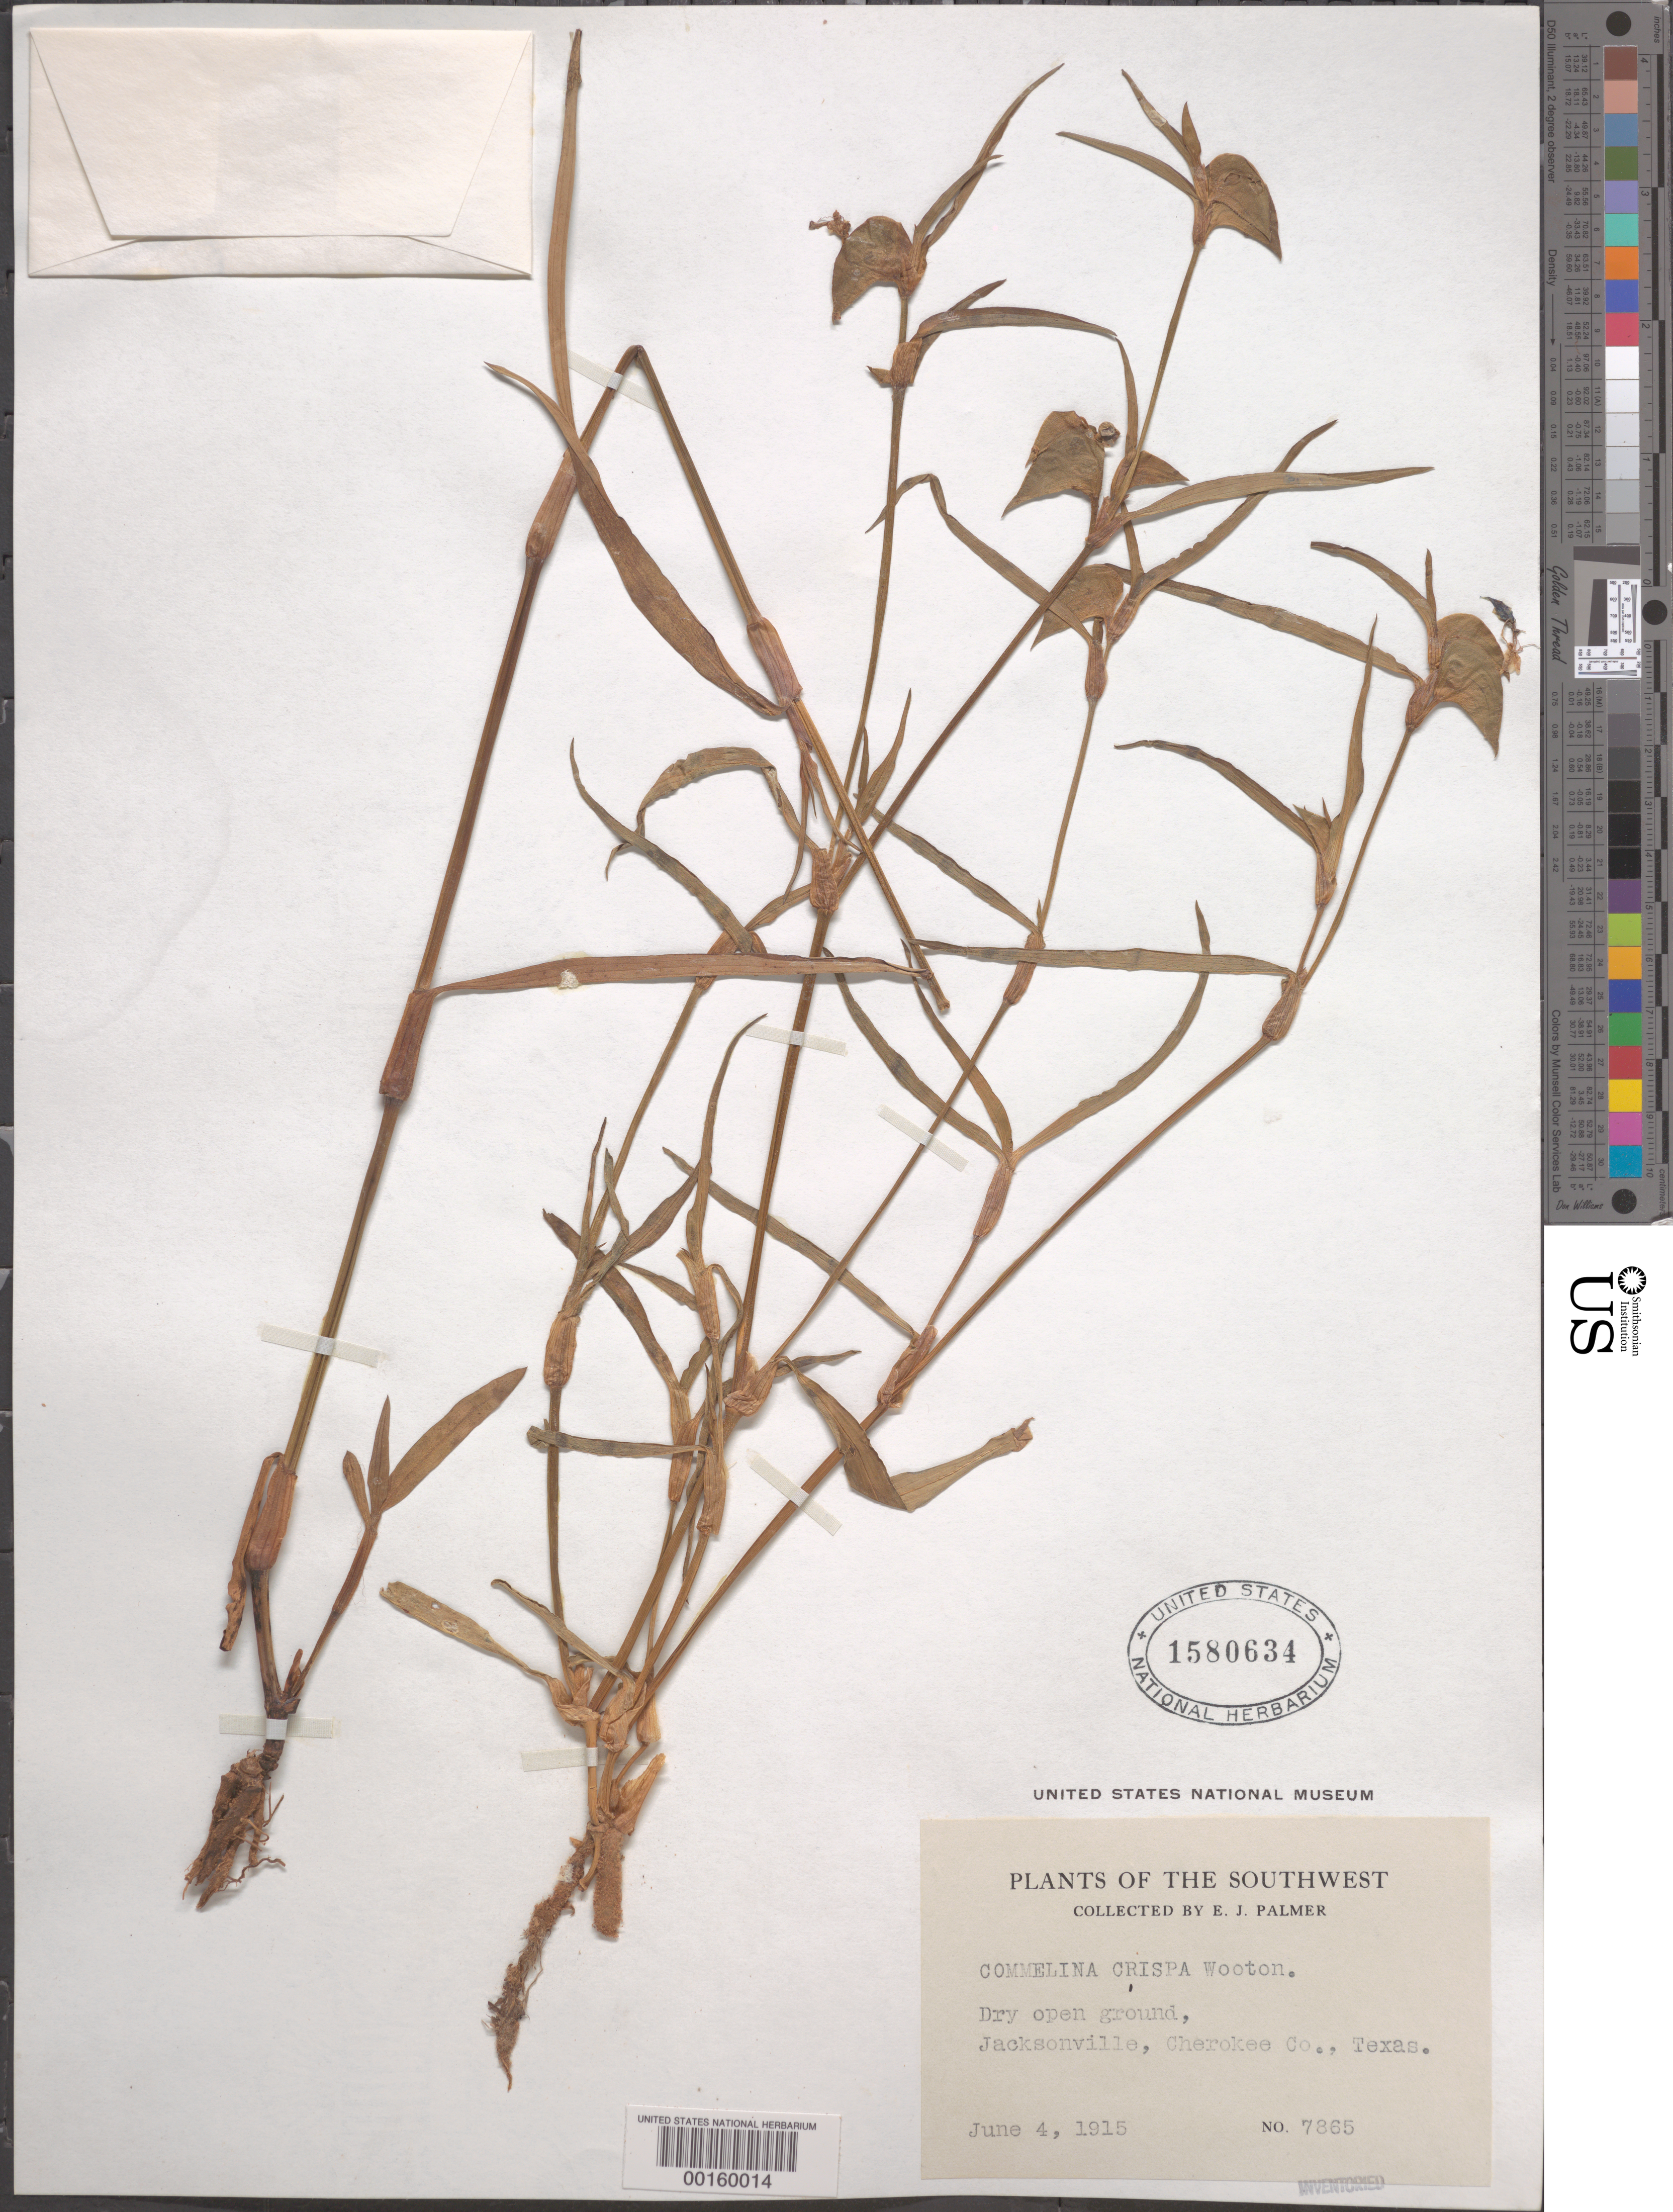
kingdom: Plantae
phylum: Tracheophyta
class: Liliopsida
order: Commelinales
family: Commelinaceae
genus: Commelina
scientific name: Commelina erecta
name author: L.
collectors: E. J. Palmer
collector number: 7865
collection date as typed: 04 Jun 1915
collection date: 1915-06-04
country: United States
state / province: Texas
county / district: Cherokee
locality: Jacksonville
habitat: Dry, open ground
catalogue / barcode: US 1580634